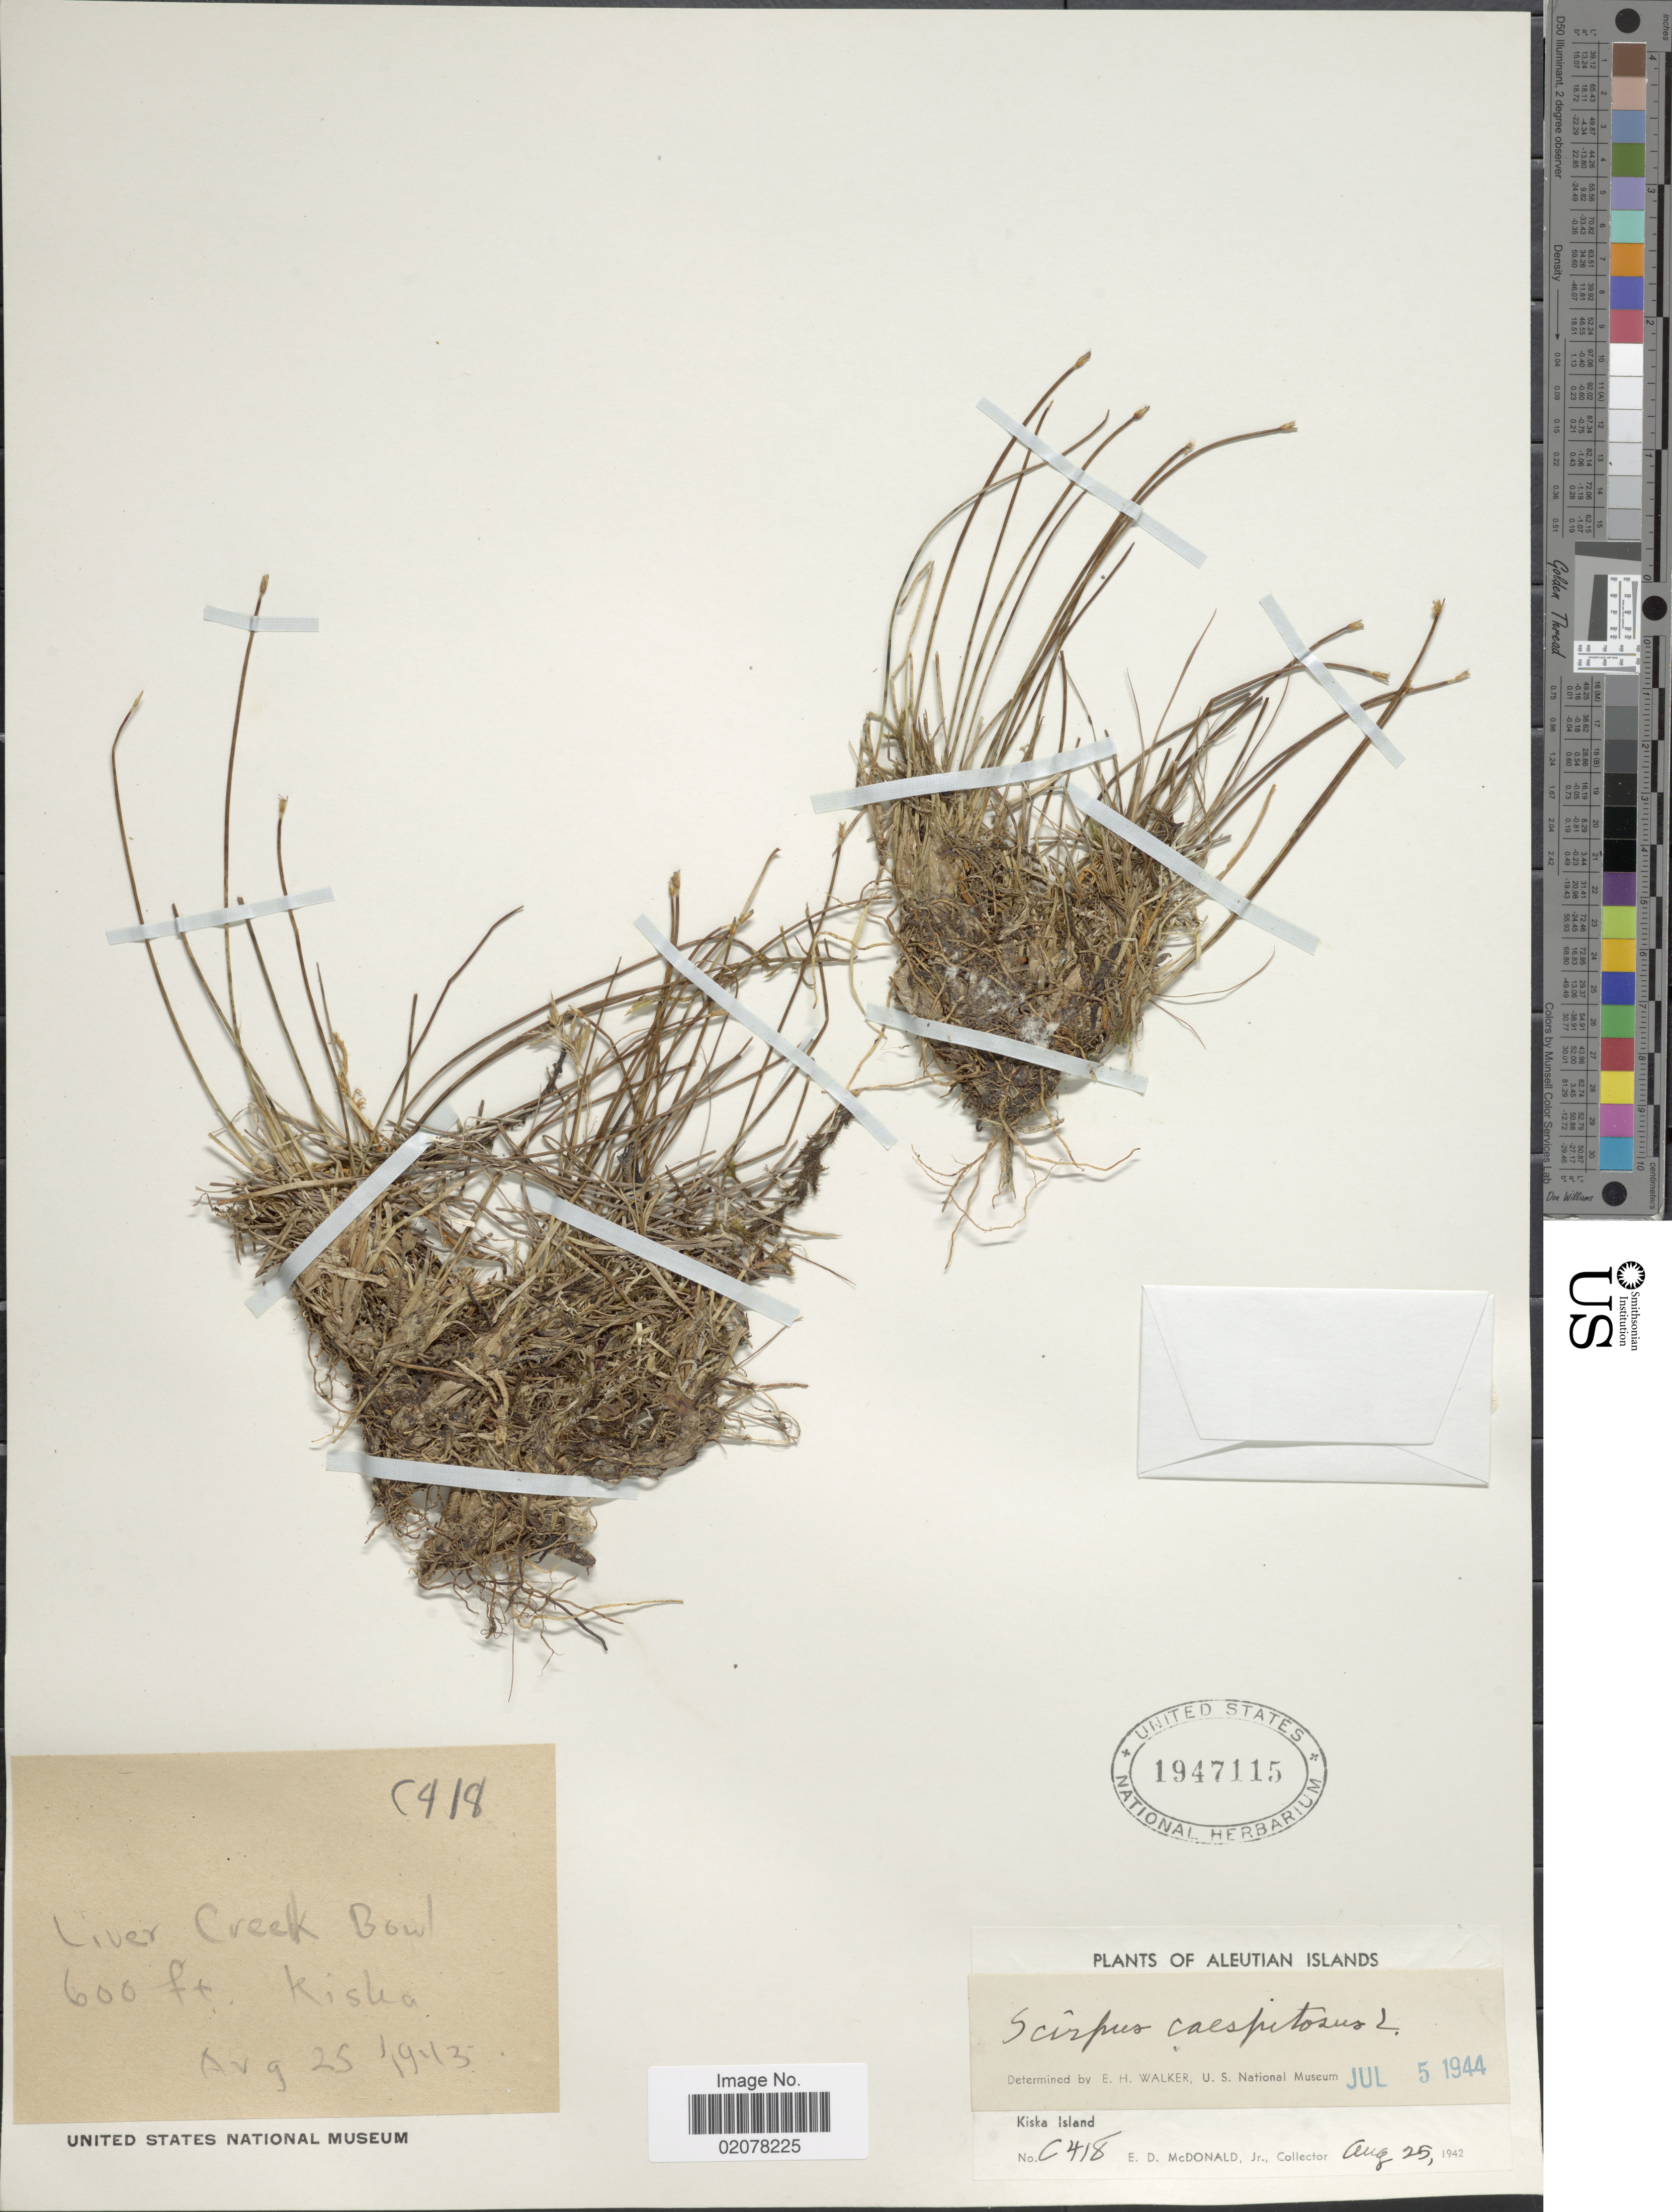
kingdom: Plantae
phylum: Tracheophyta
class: Liliopsida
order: Poales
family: Cyperaceae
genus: Trichophorum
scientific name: Trichophorum cespitosum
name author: (L.) Hartm.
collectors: E. D. McDonald Jr.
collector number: C418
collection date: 1942-08-25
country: United States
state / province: Alaska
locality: Aleutian Islands, Liver Creek Bowl, Kiska Island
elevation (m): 183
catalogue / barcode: US 1947115